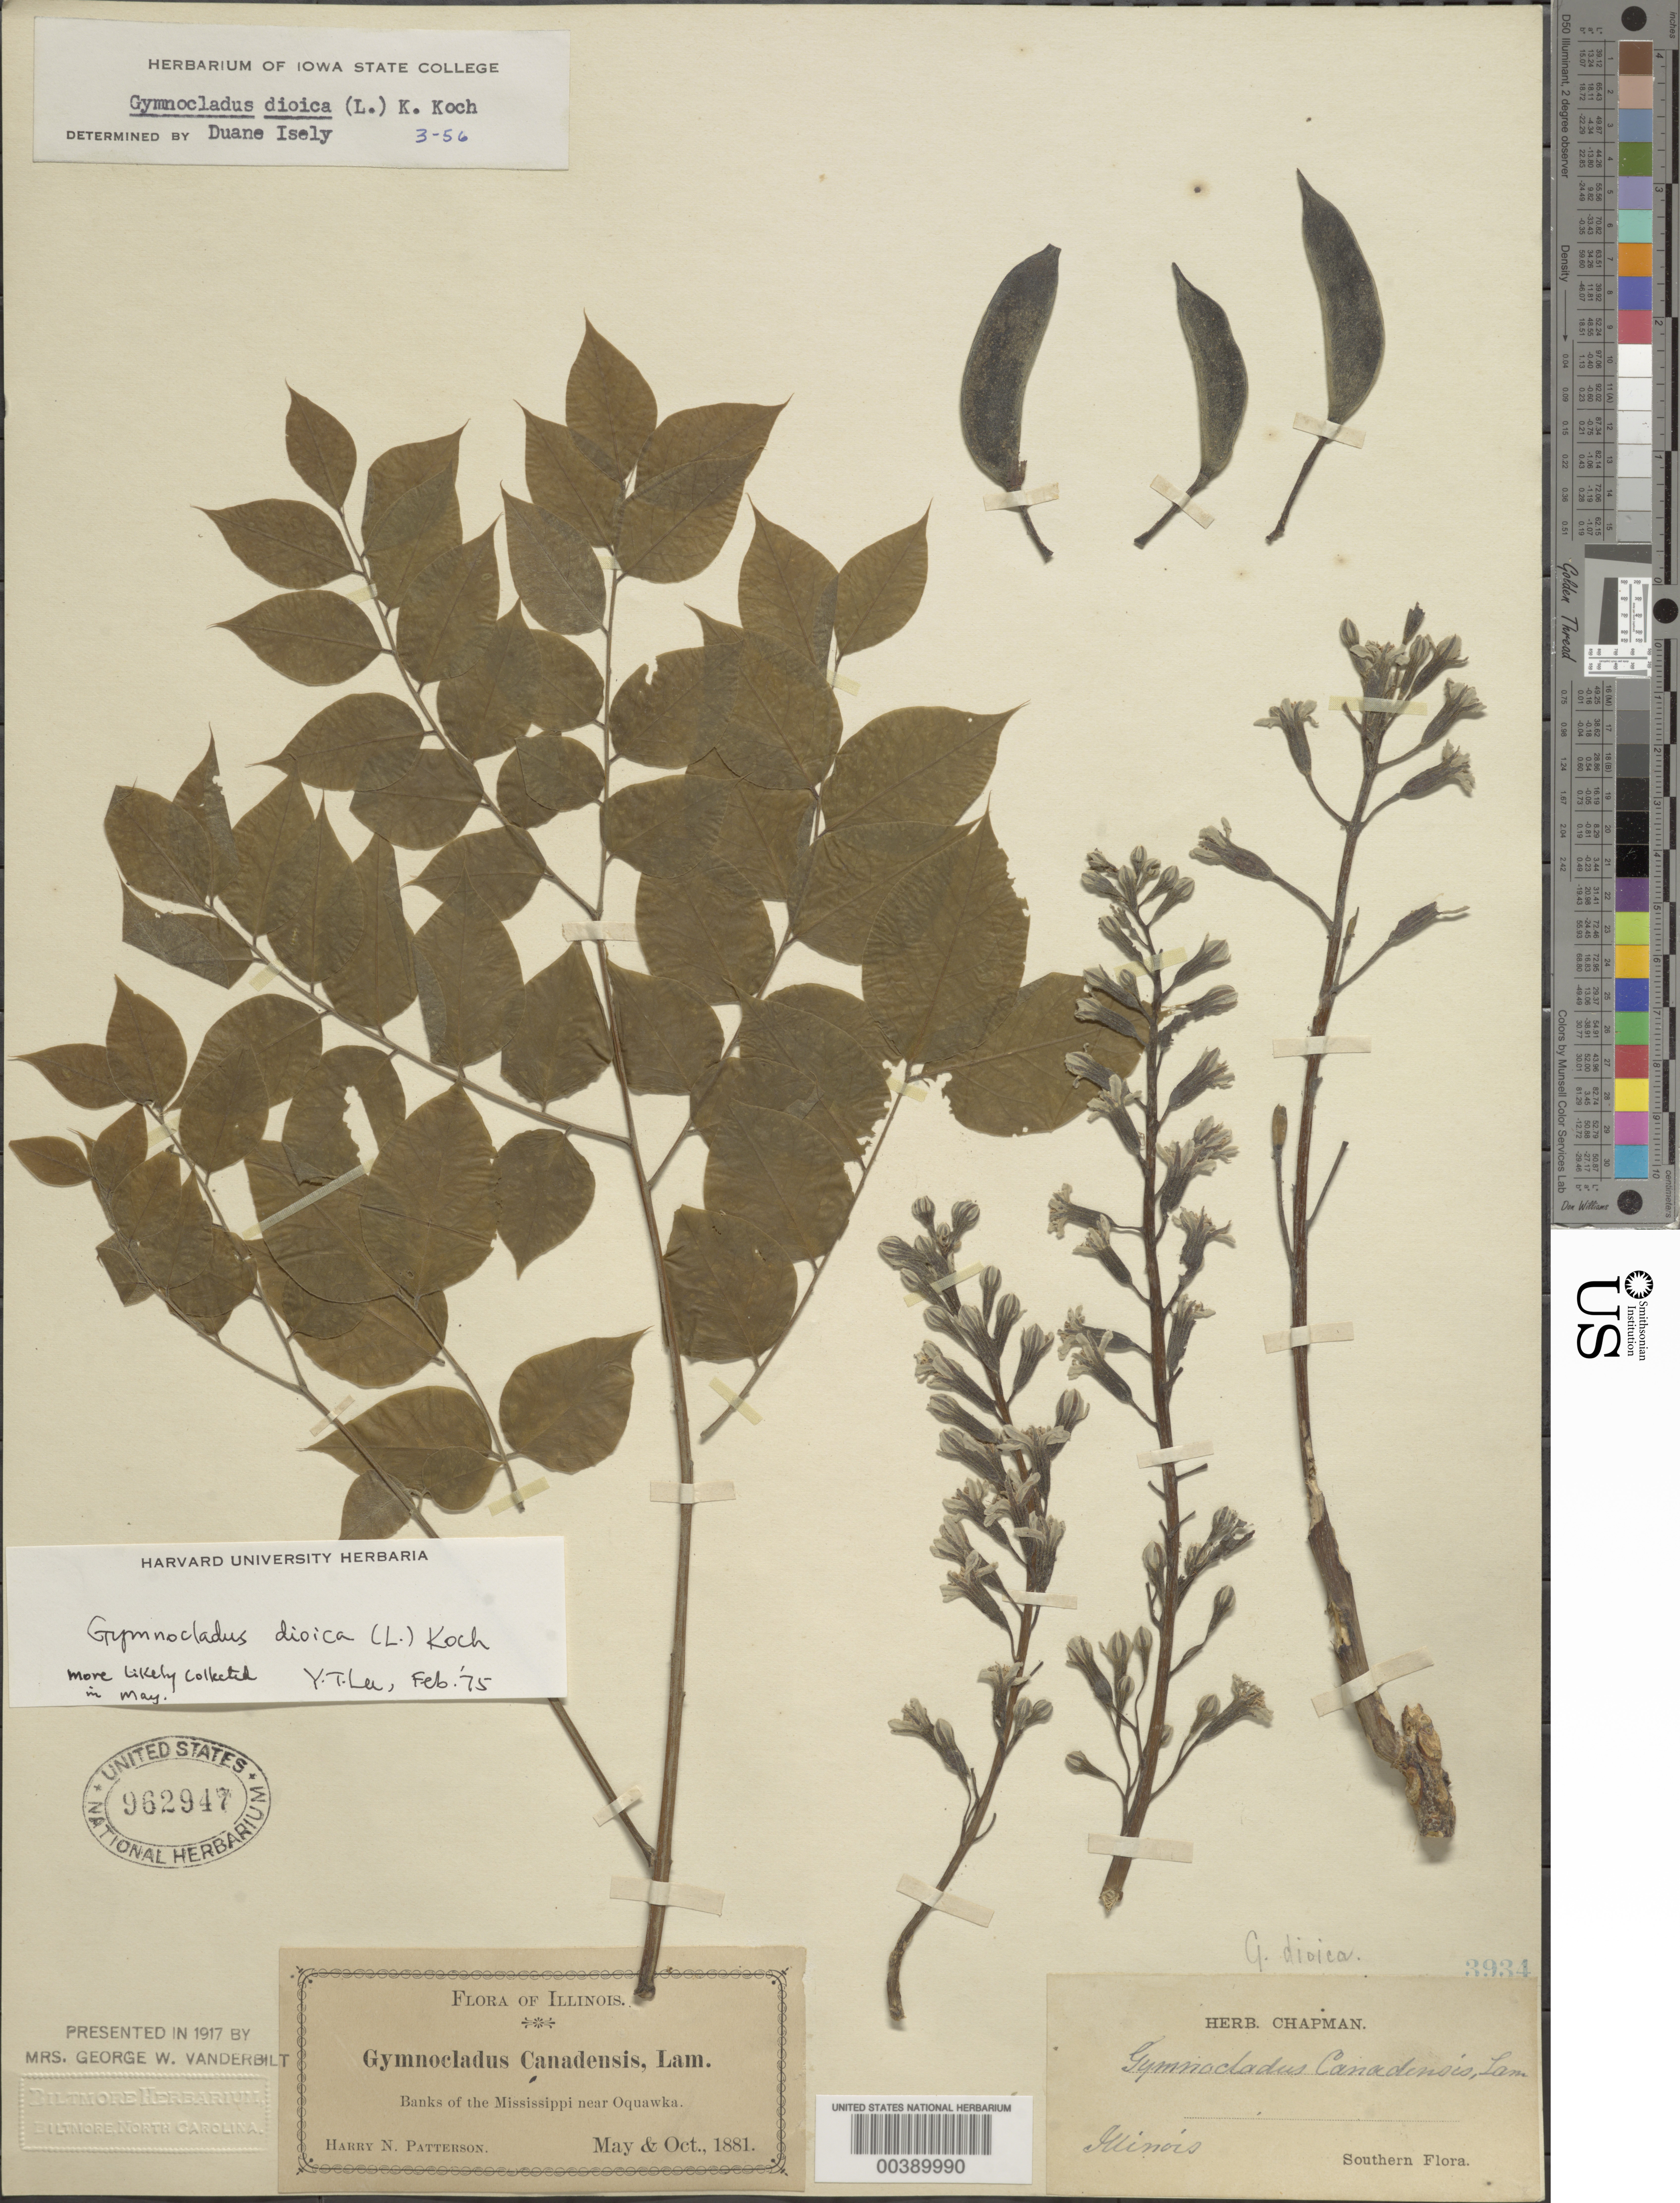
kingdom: Plantae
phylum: Tracheophyta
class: Magnoliopsida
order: Fabales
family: Fabaceae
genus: Gymnocladus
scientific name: Gymnocladus dioicus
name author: (L.) K. Koch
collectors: H. N. Patterson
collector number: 3934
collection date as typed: May 1881 to -- Oct 1881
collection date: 1881-05/1881-10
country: United States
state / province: Illinois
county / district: Henderson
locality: Banks of the Mississippi near Oquawka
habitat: Banks of river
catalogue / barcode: US 962947